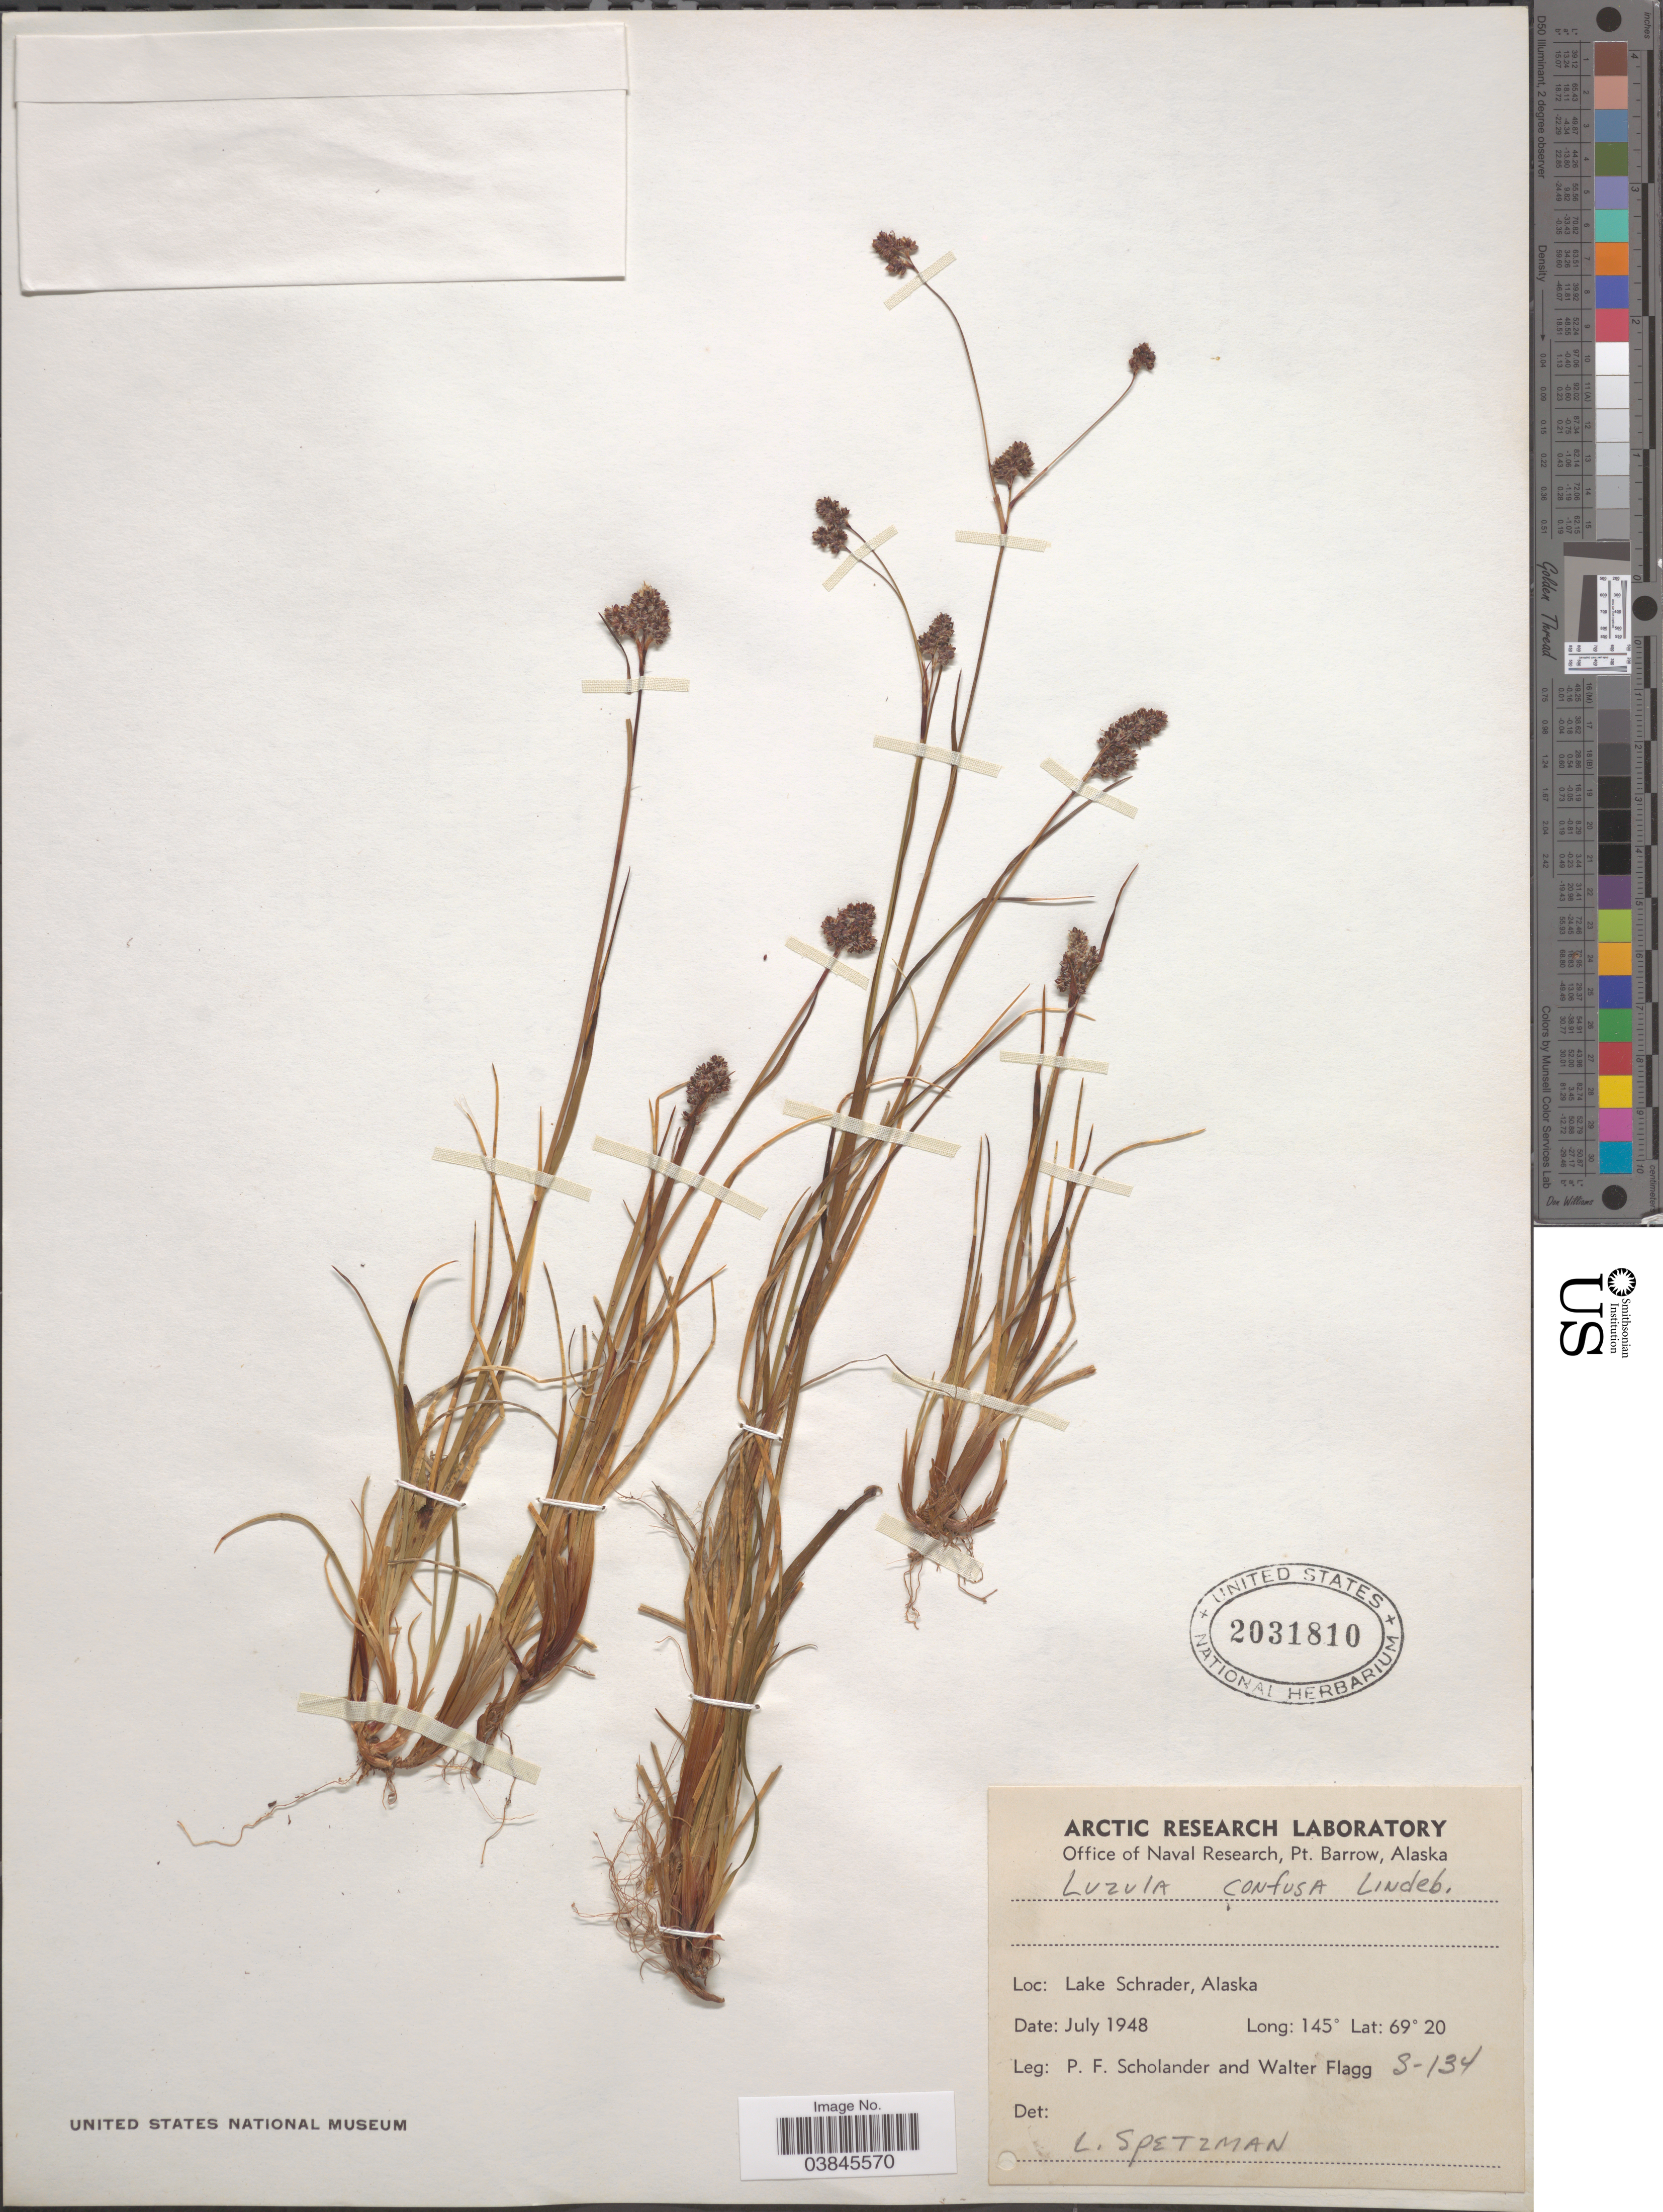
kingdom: Plantae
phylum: Tracheophyta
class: Liliopsida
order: Poales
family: Juncaceae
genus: Luzula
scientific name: Luzula confusa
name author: Lindeb.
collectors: P. Scholander & W. Flagg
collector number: S-134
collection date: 1948-07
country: United States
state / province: Alaska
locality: Lake Schrader.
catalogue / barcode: US 2031810